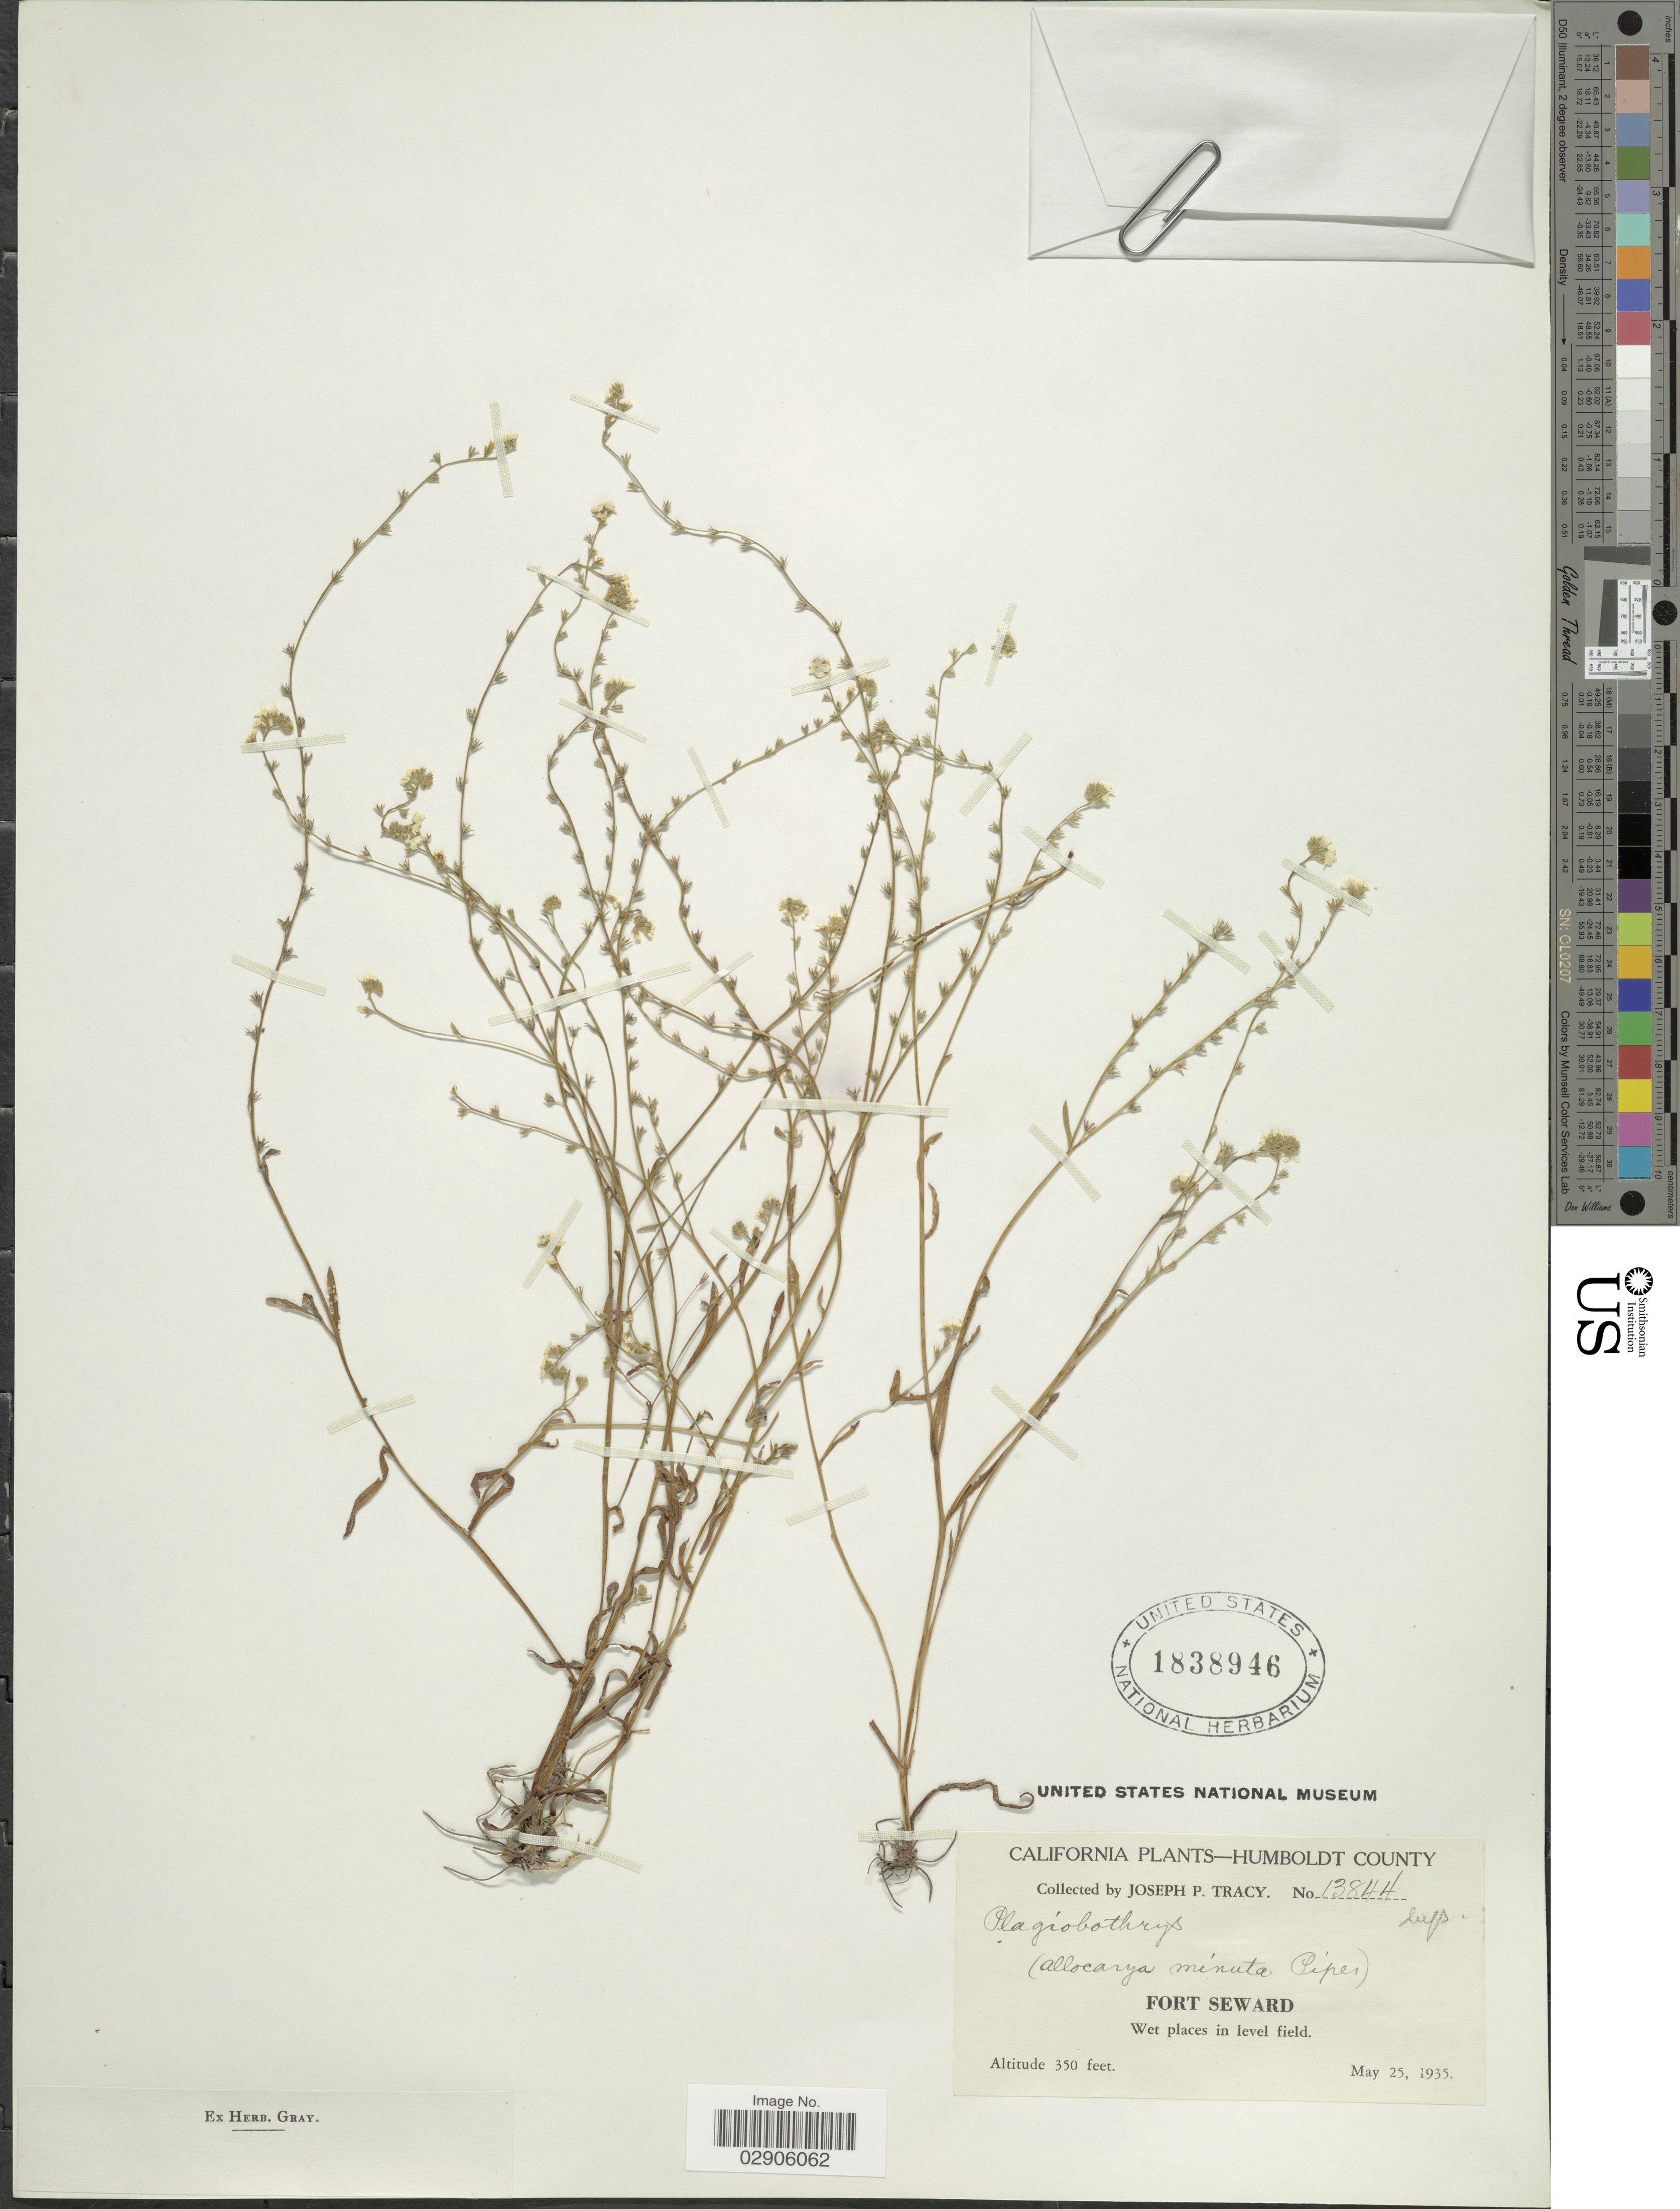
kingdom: Plantae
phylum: Tracheophyta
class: Magnoliopsida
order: Boraginales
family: Boraginaceae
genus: Plagiobothrys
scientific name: Plagiobothrys sp.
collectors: J. Tracy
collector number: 13844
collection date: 1935-05-25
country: United States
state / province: California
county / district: Humboldt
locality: Humboldt County, Fort Seward, Wet places in level field.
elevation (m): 107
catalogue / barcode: US 1838946